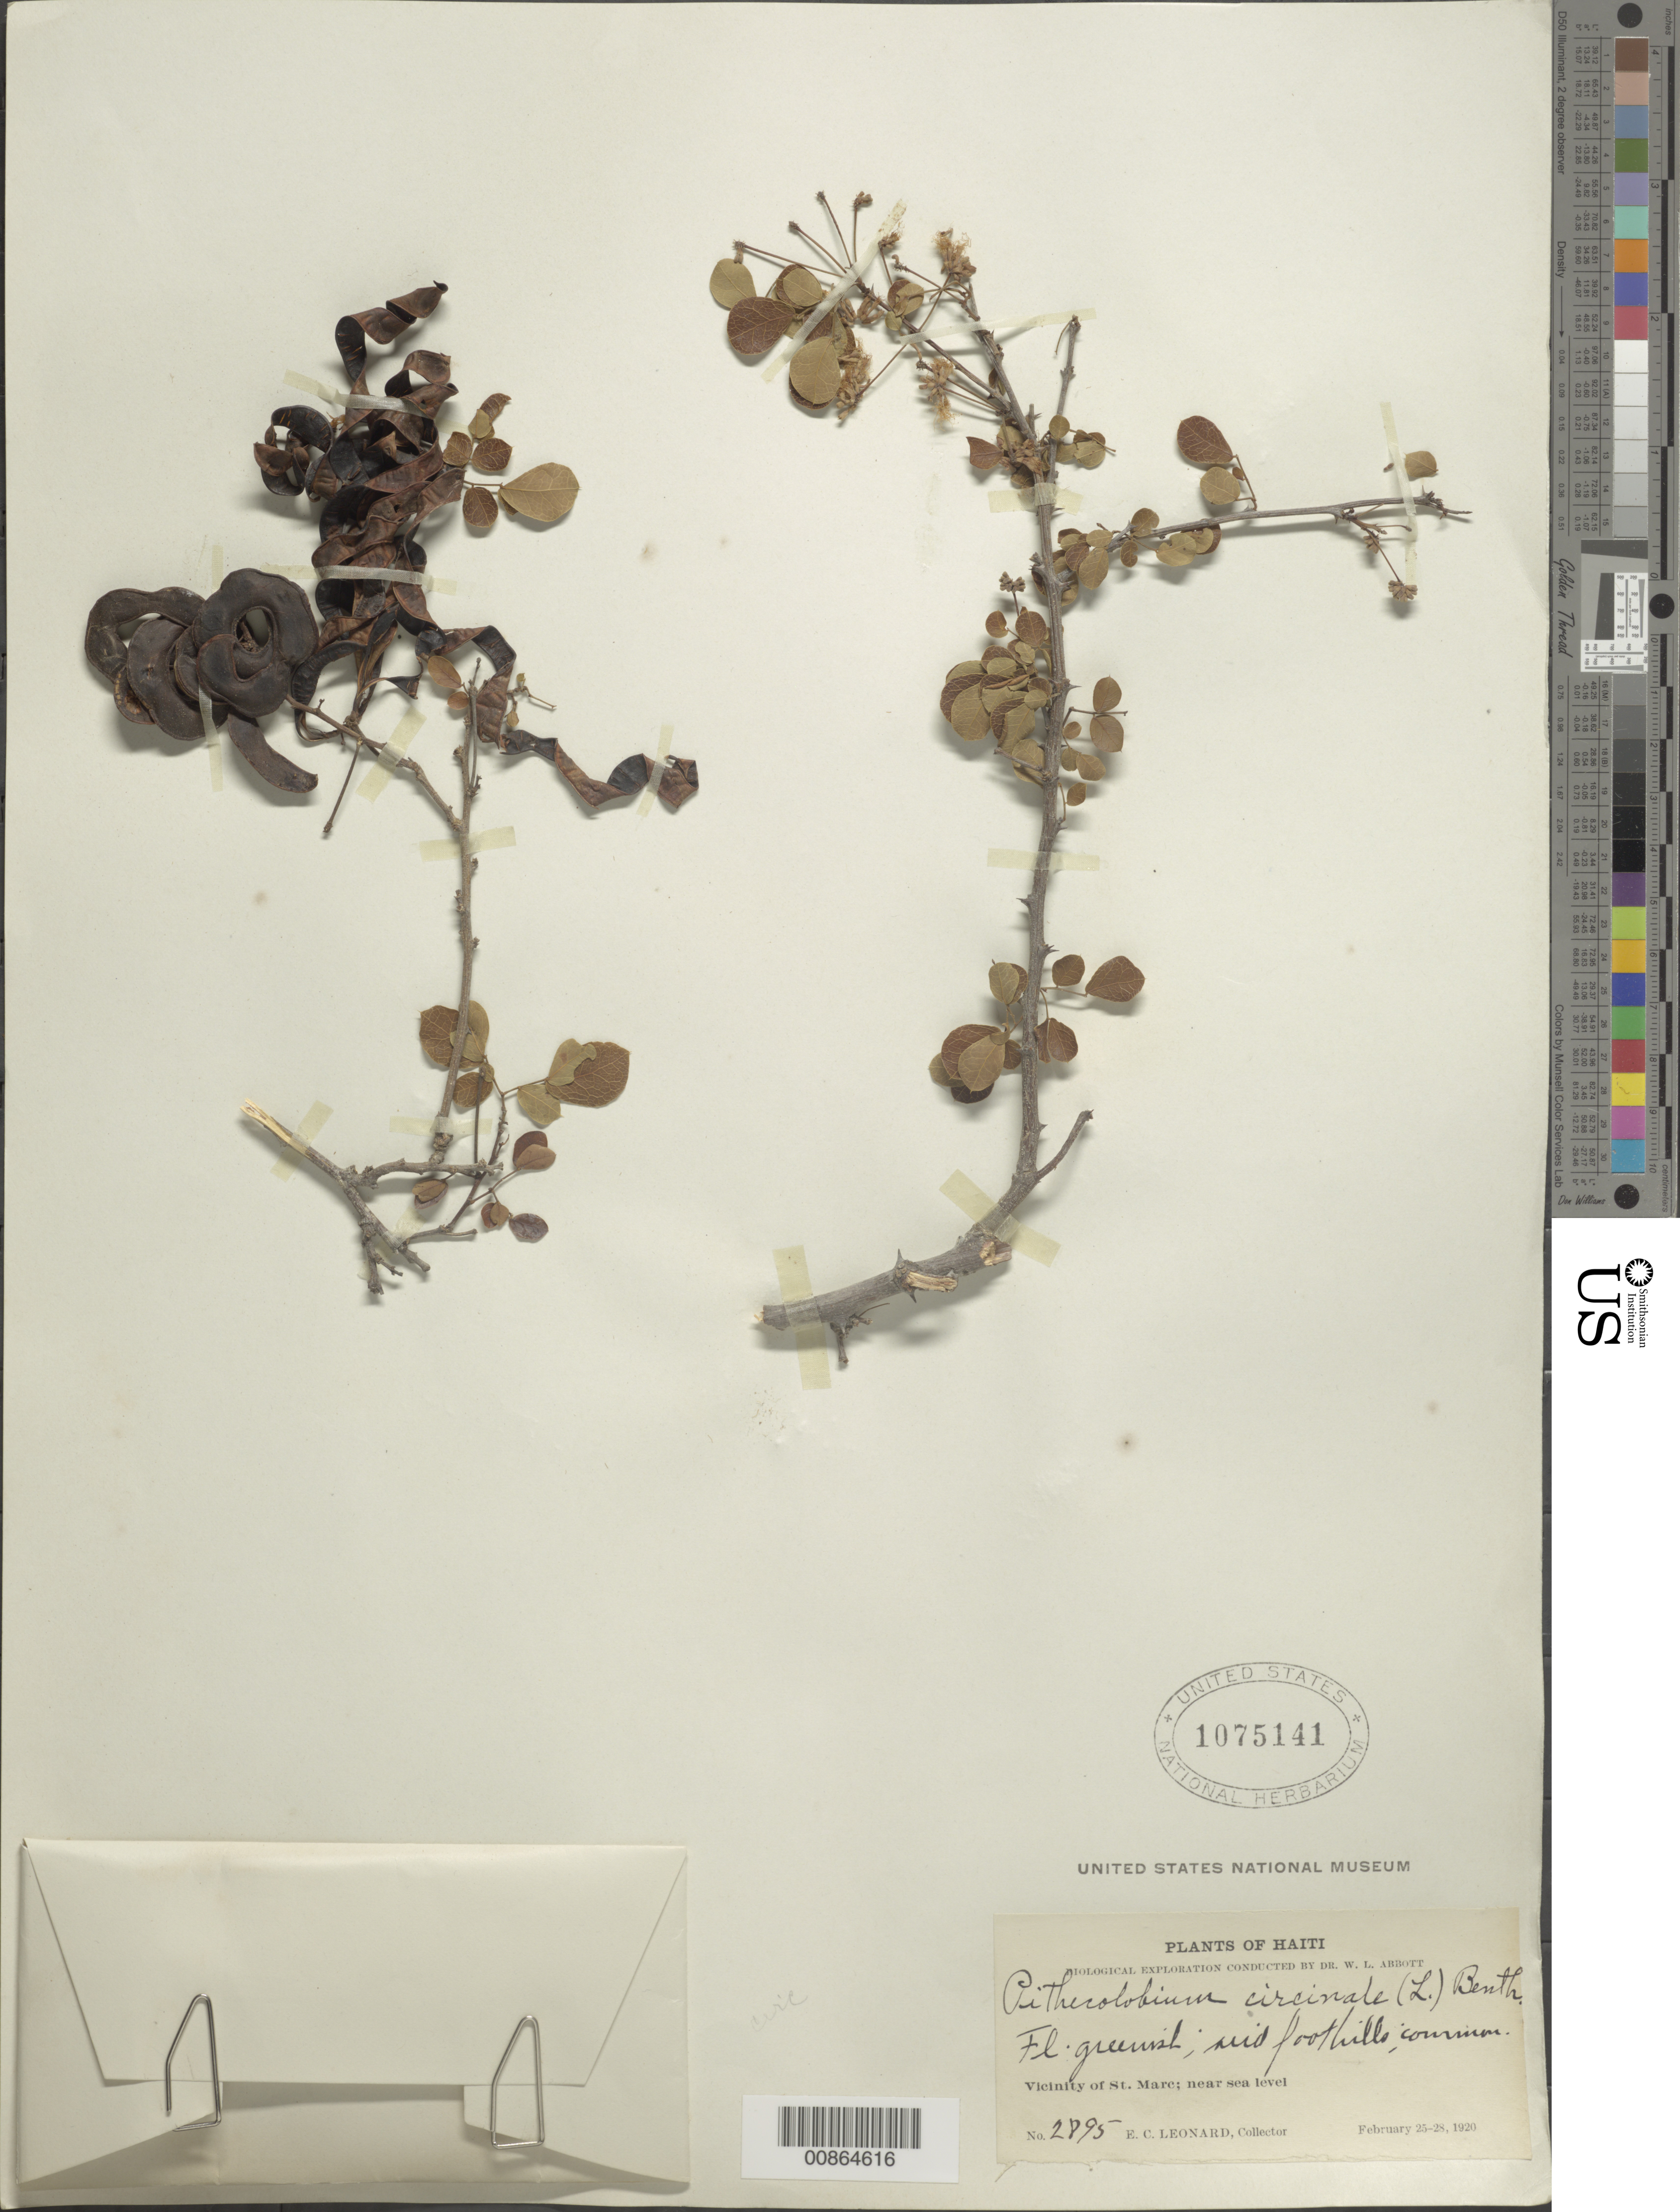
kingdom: Plantae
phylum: Tracheophyta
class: Magnoliopsida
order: Fabales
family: Fabaceae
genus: Pithecellobium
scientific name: Pithecellobium circinale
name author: (L.) Benth.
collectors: E. C. Leonard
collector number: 2895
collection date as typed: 25 Feb 1920 to 28 Feb 1920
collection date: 1920-02-25/1920-02-28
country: Haiti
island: Hispaniola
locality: Vicinity of St. Marc.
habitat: Arid foothills.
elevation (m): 0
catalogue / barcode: US 1075141